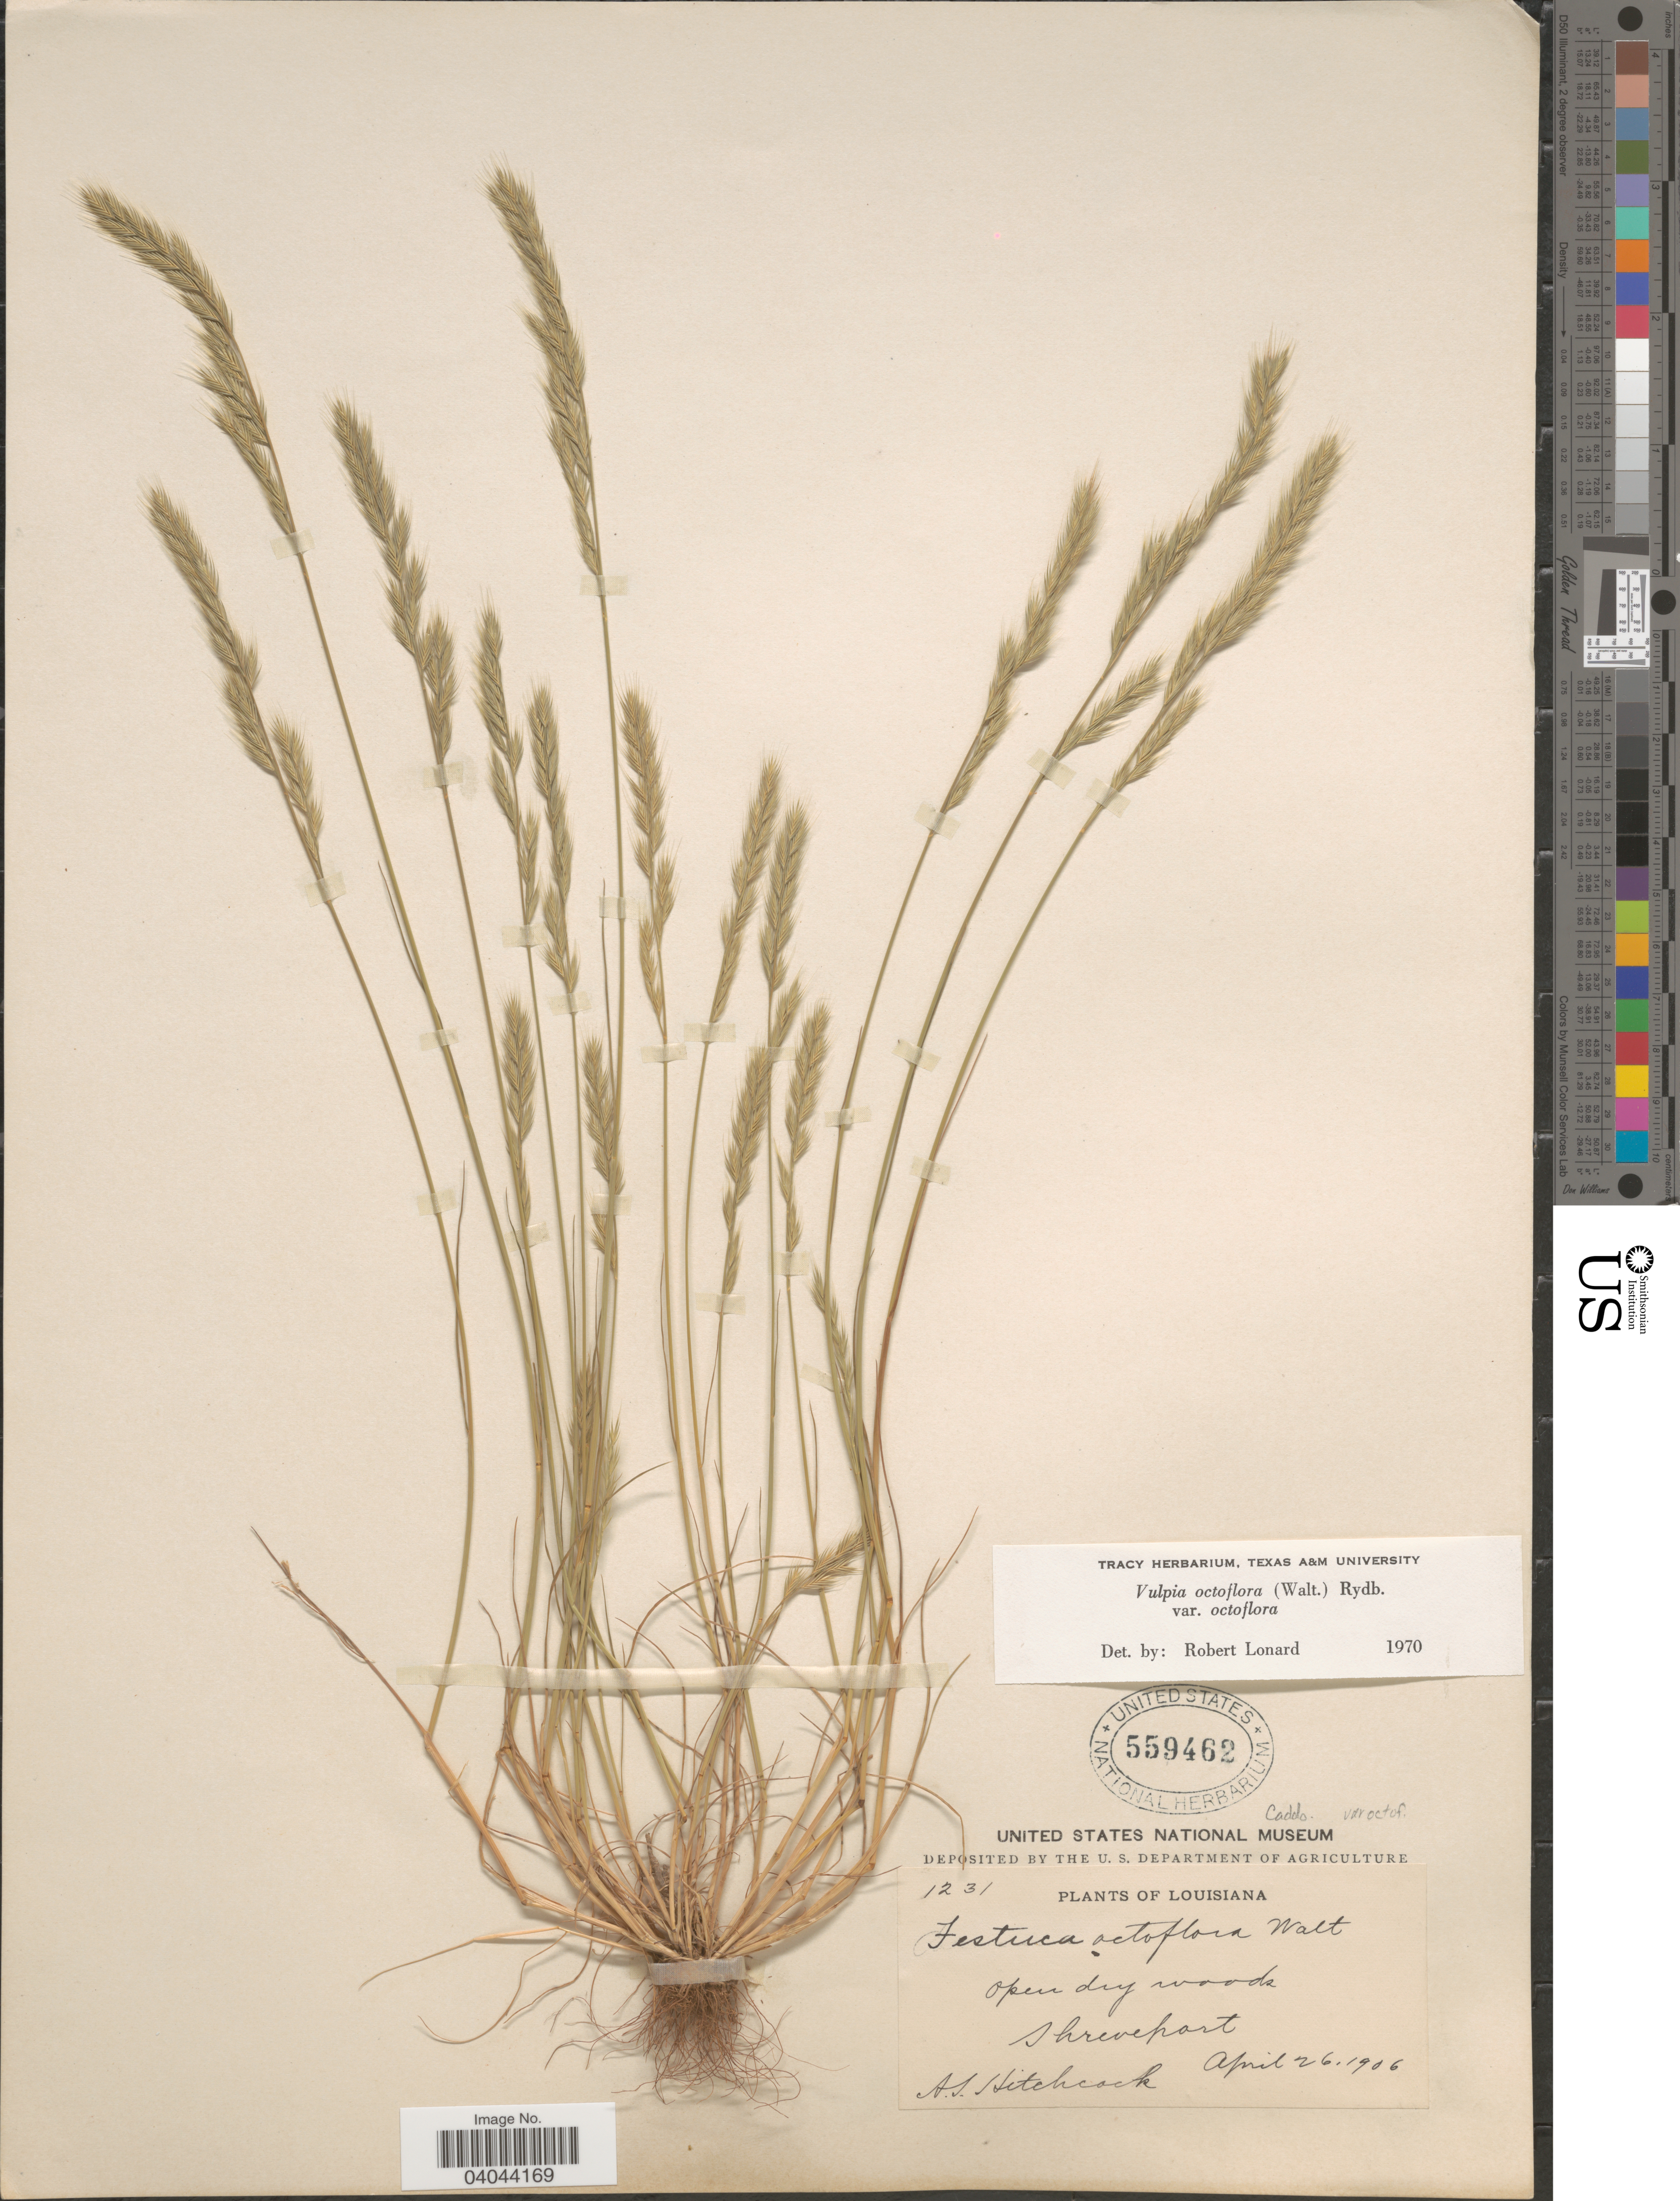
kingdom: Plantae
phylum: Tracheophyta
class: Liliopsida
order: Poales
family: Poaceae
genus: Festuca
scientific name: Festuca octoflora var. octoflora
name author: Walter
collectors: A. S. Hitchcock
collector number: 1231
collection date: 1906-04-26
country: United States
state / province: Louisiana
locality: Shreveport.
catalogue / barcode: US 559462